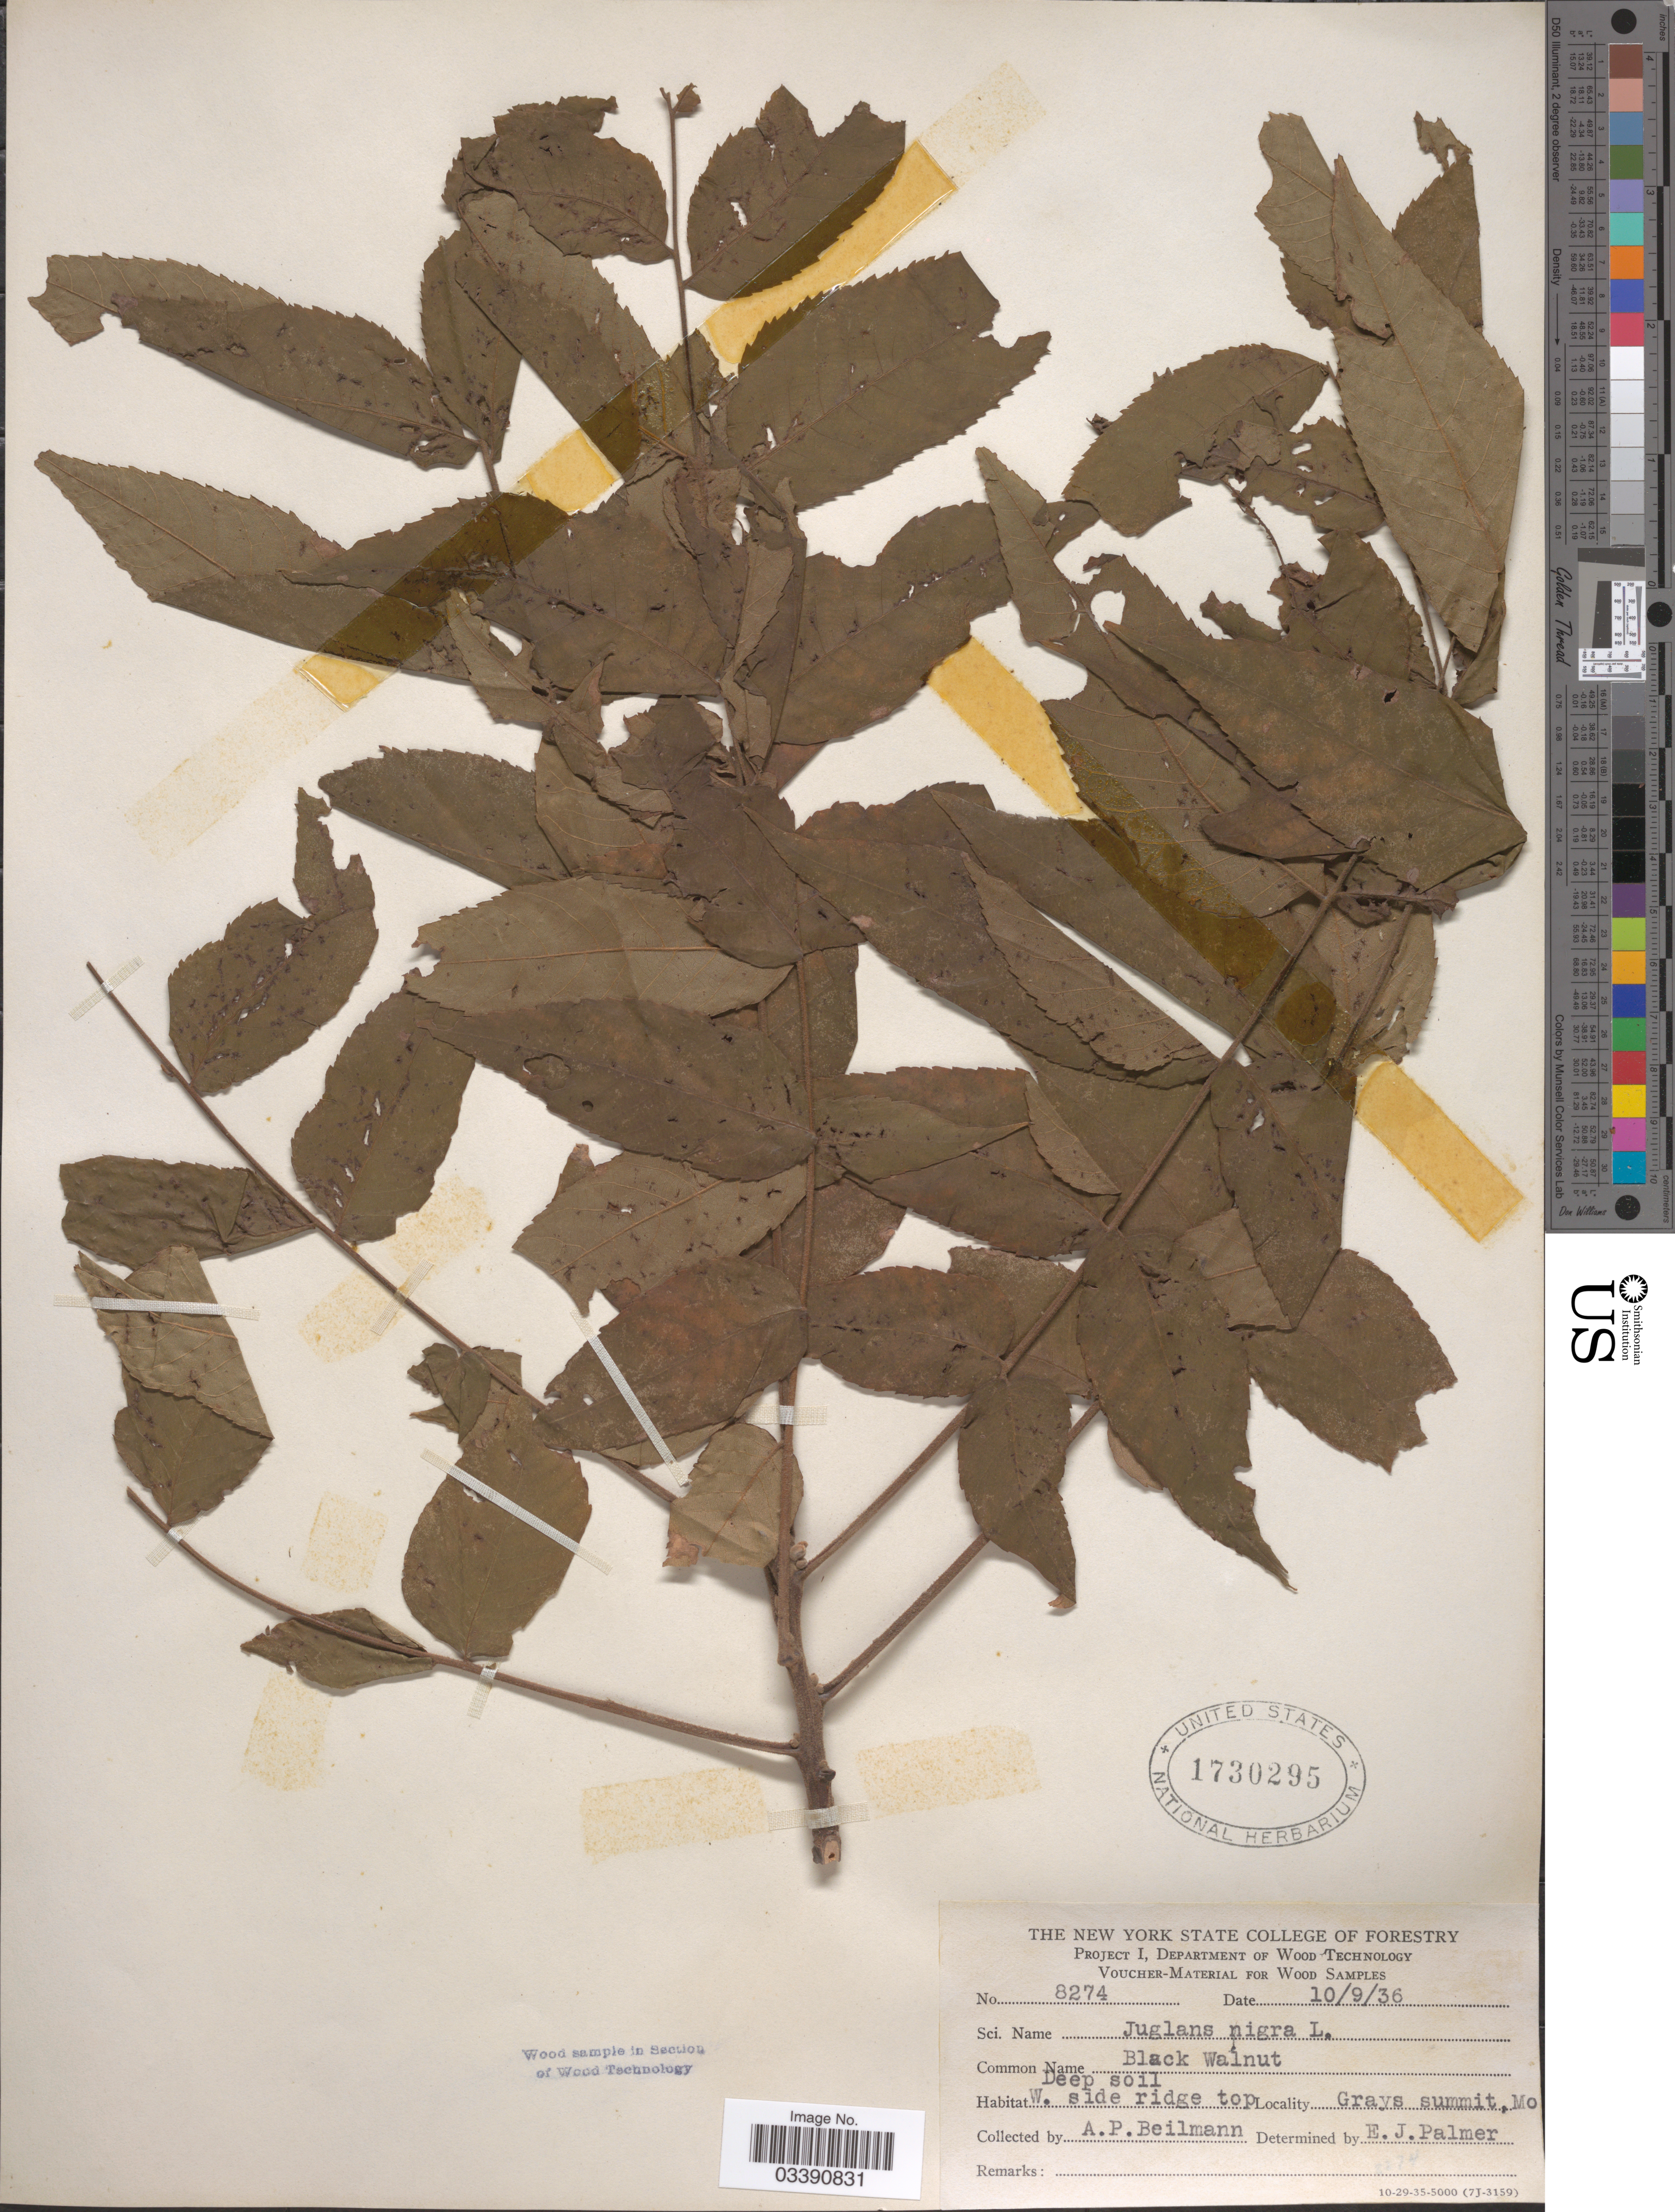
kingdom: Plantae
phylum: Tracheophyta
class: Magnoliopsida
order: Fagales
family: Juglandaceae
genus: Juglans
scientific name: Juglans nigra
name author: L.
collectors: A. Beilmann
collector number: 8274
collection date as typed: Transcribed d/m/y: 9/10/36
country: United States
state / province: Missouri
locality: W. side ridge top. Grays summit.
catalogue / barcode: US 1730295